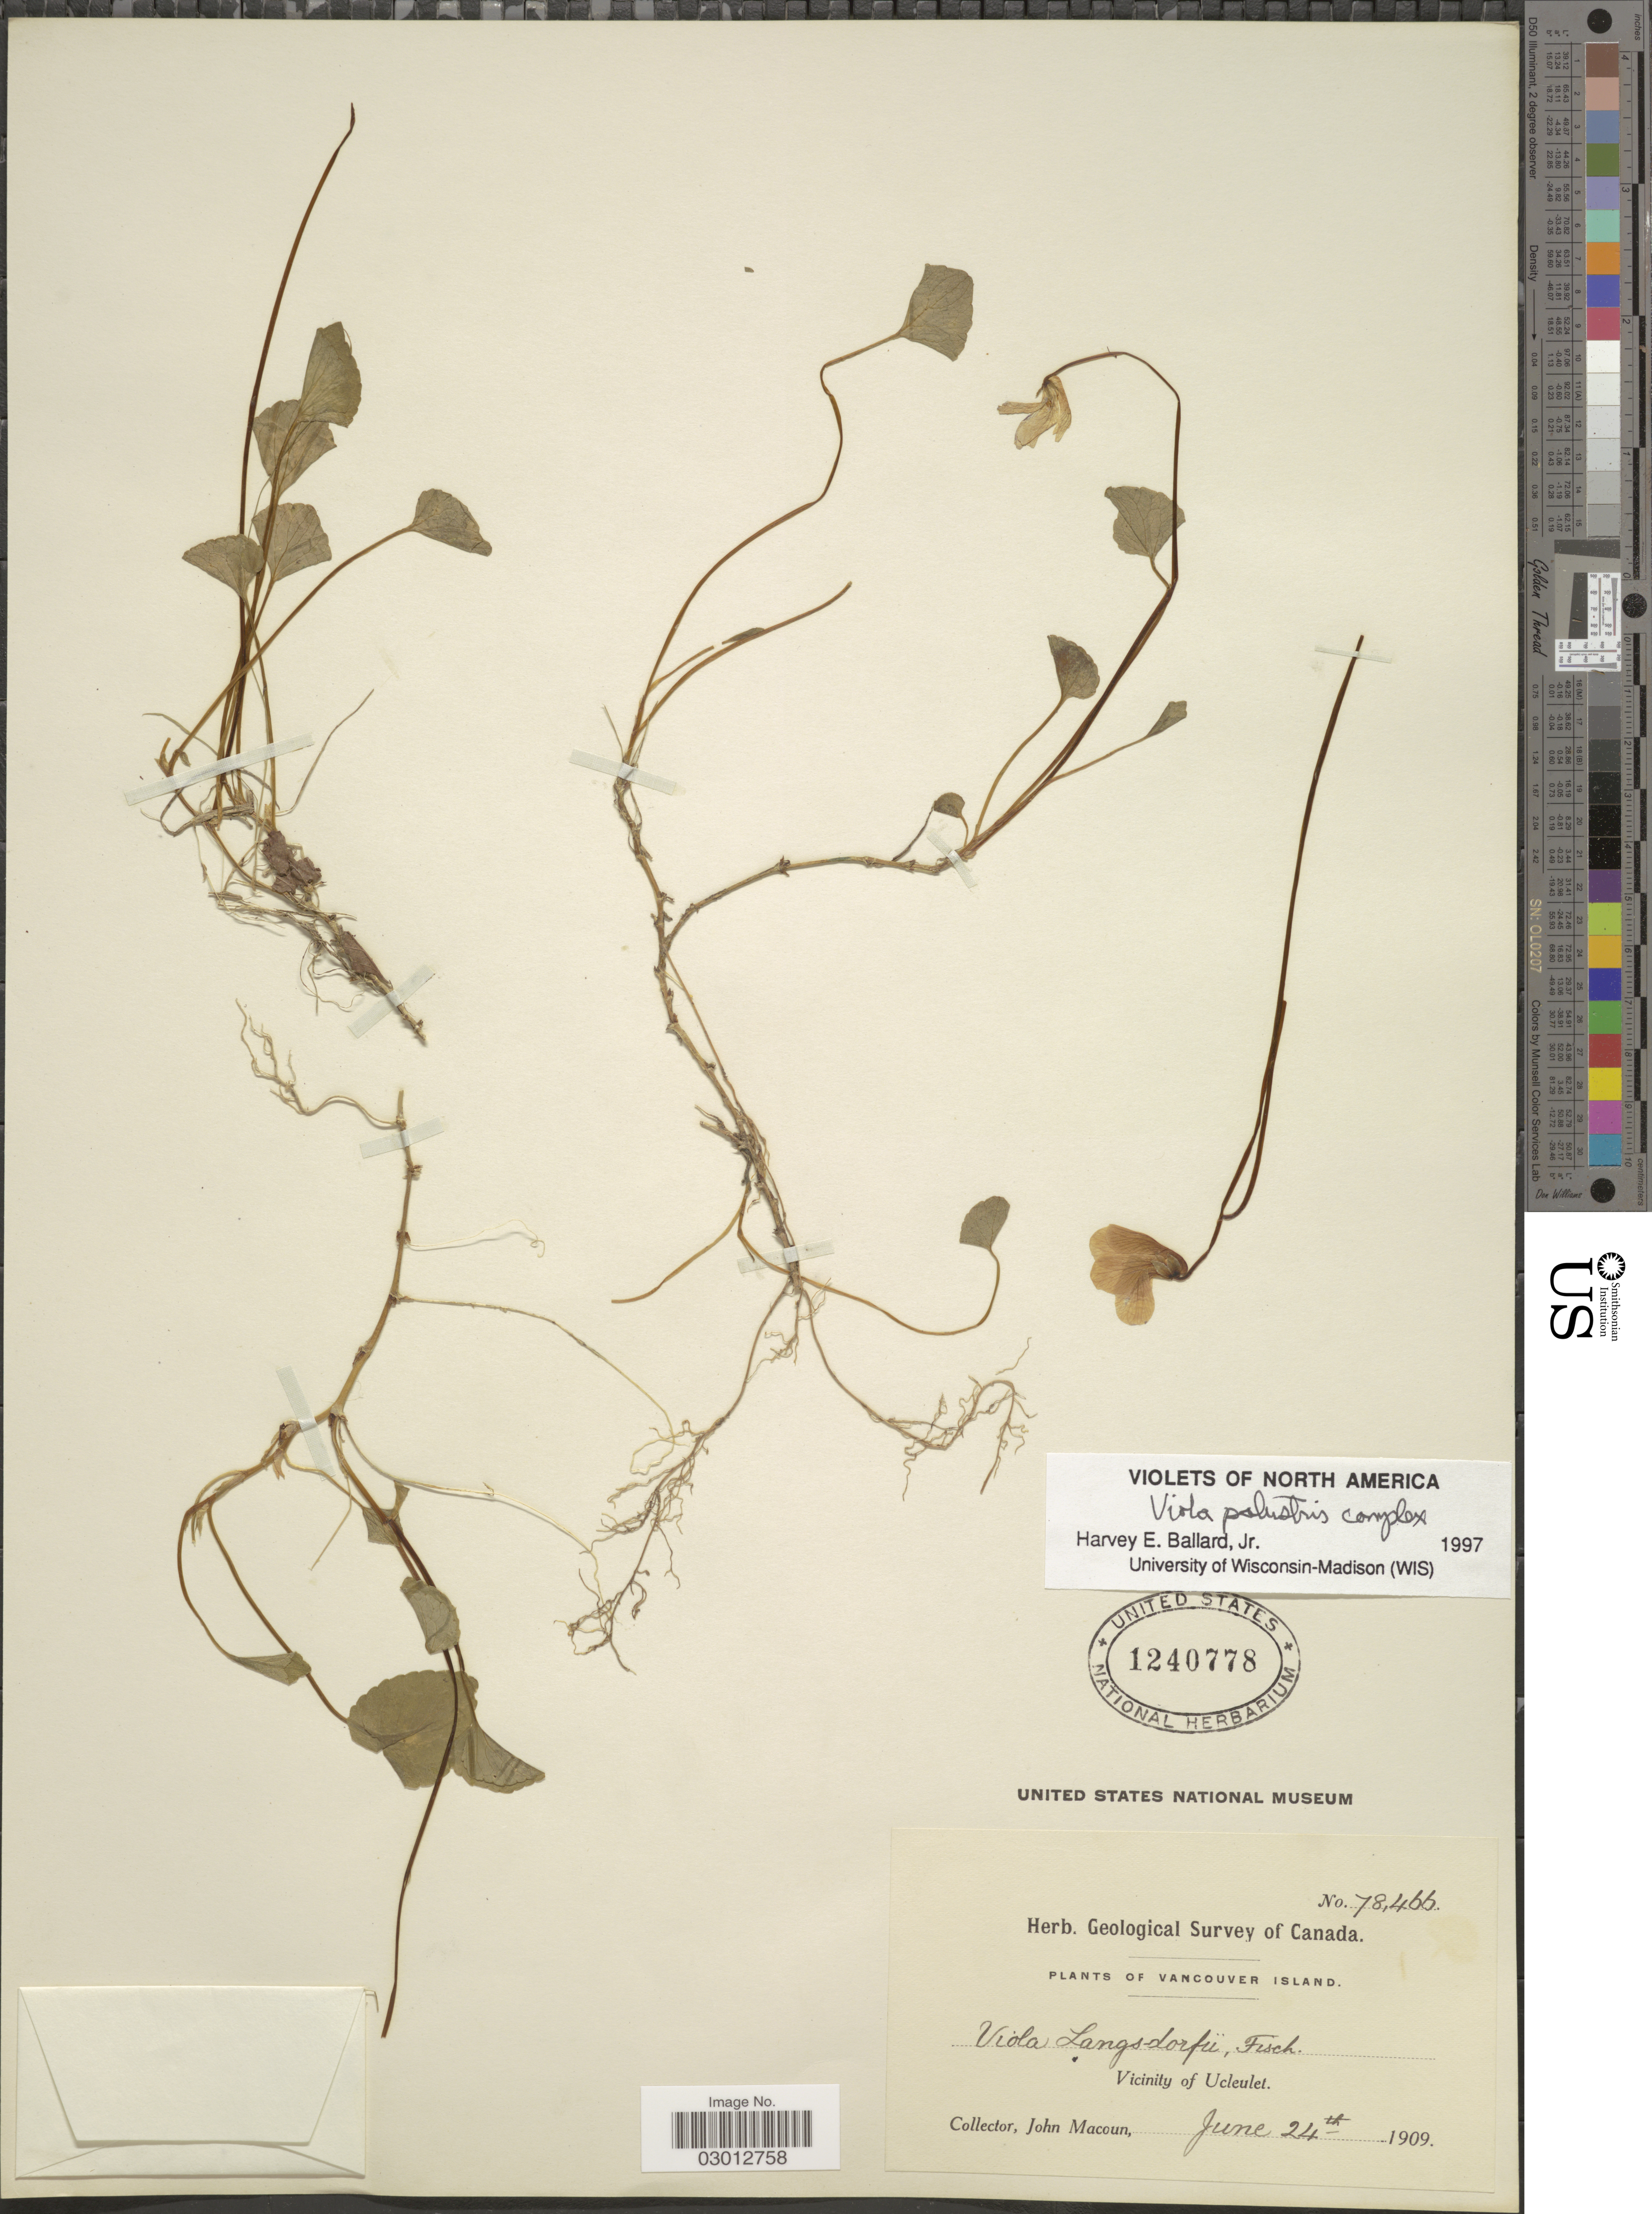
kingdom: Plantae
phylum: Tracheophyta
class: Magnoliopsida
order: Malpighiales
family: Violaceae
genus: Viola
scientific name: Viola palustris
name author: L.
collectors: J. Macoun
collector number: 78466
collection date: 1909-06-24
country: Canada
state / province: British Columbia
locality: Vancouver Island. Vicinity of Ucleulet.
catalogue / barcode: US 1240778